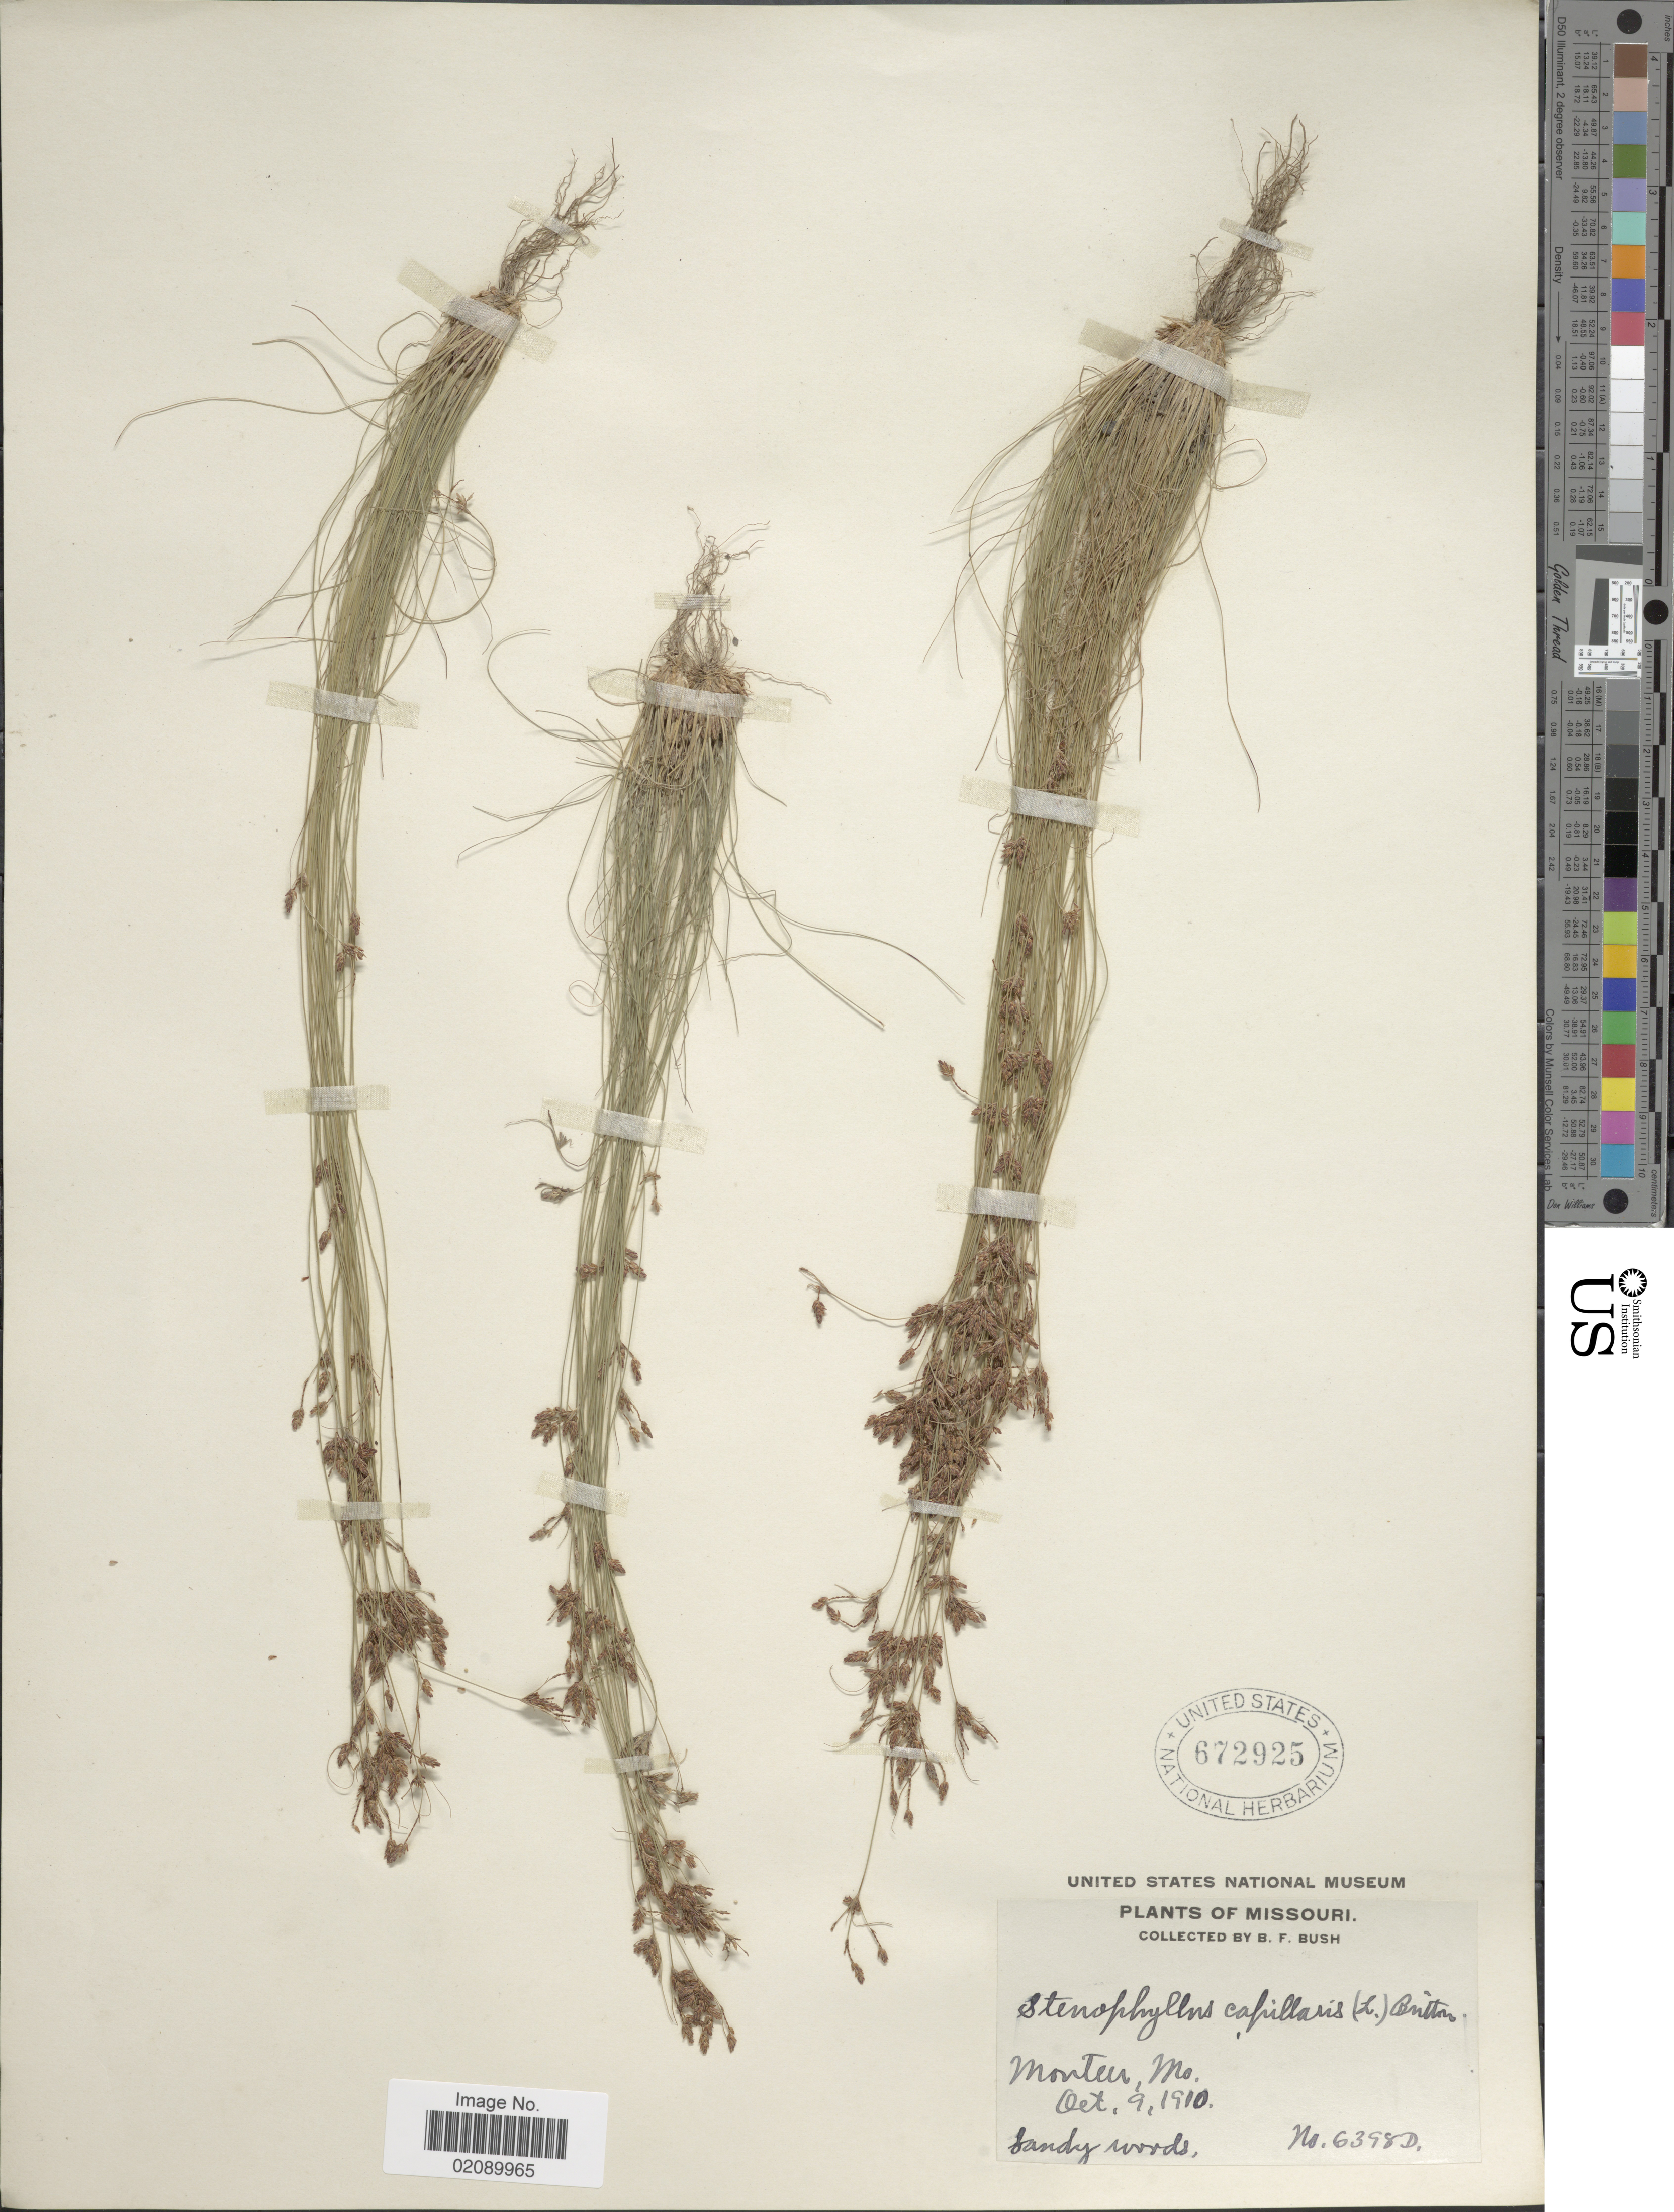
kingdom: Plantae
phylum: Tracheophyta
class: Liliopsida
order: Poales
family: Cyperaceae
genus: Bulbostylis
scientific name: Bulbostylis capillaris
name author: (L.) Kunth ex C.B. Clarke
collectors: B. F. Bush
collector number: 6398D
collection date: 1910-10-09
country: United States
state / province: Missouri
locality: Monteer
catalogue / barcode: US 672925